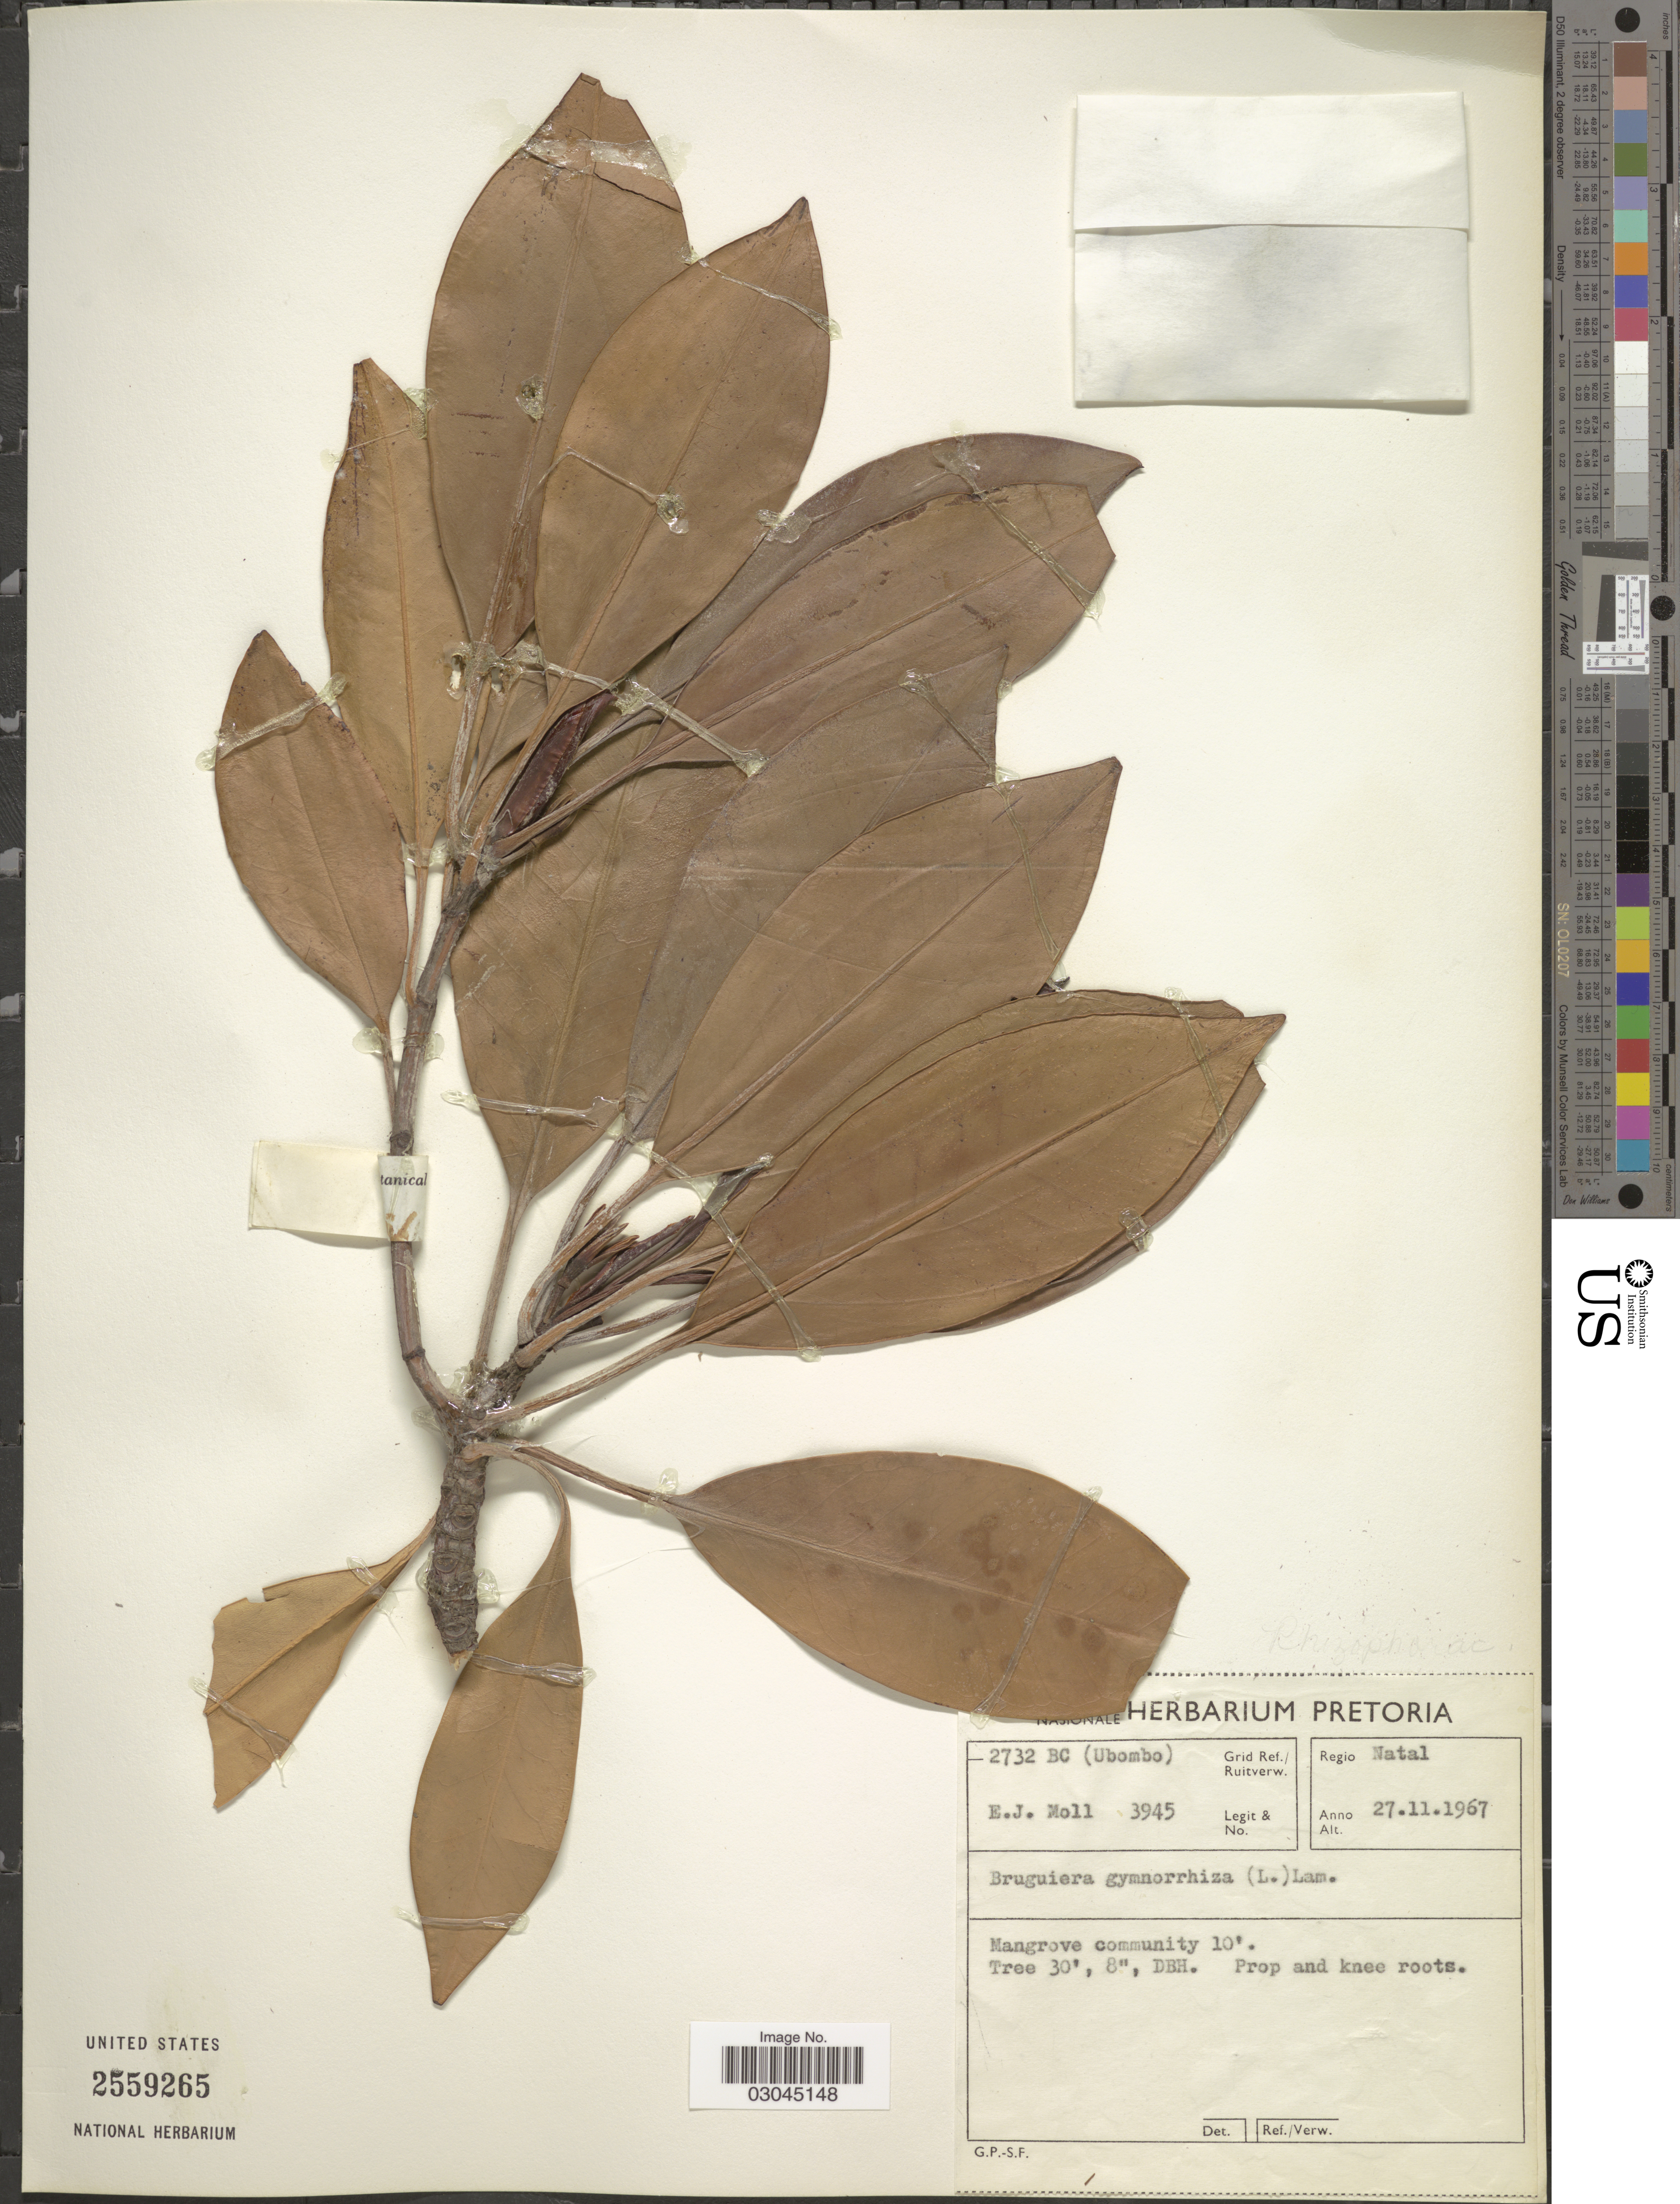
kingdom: Plantae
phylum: Tracheophyta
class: Magnoliopsida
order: Malpighiales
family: Rhizophoraceae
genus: Bruguiera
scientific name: Bruguiera gymnorhiza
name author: (L.) Savigny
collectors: E. J. Moll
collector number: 3945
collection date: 1967-11-27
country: South Africa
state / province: KwaZulu-Natal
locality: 2732 BC (Ubombo) Grid Ref./ Ruitverw. Regio Natal. Mangrove community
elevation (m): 3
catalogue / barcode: US 2559265